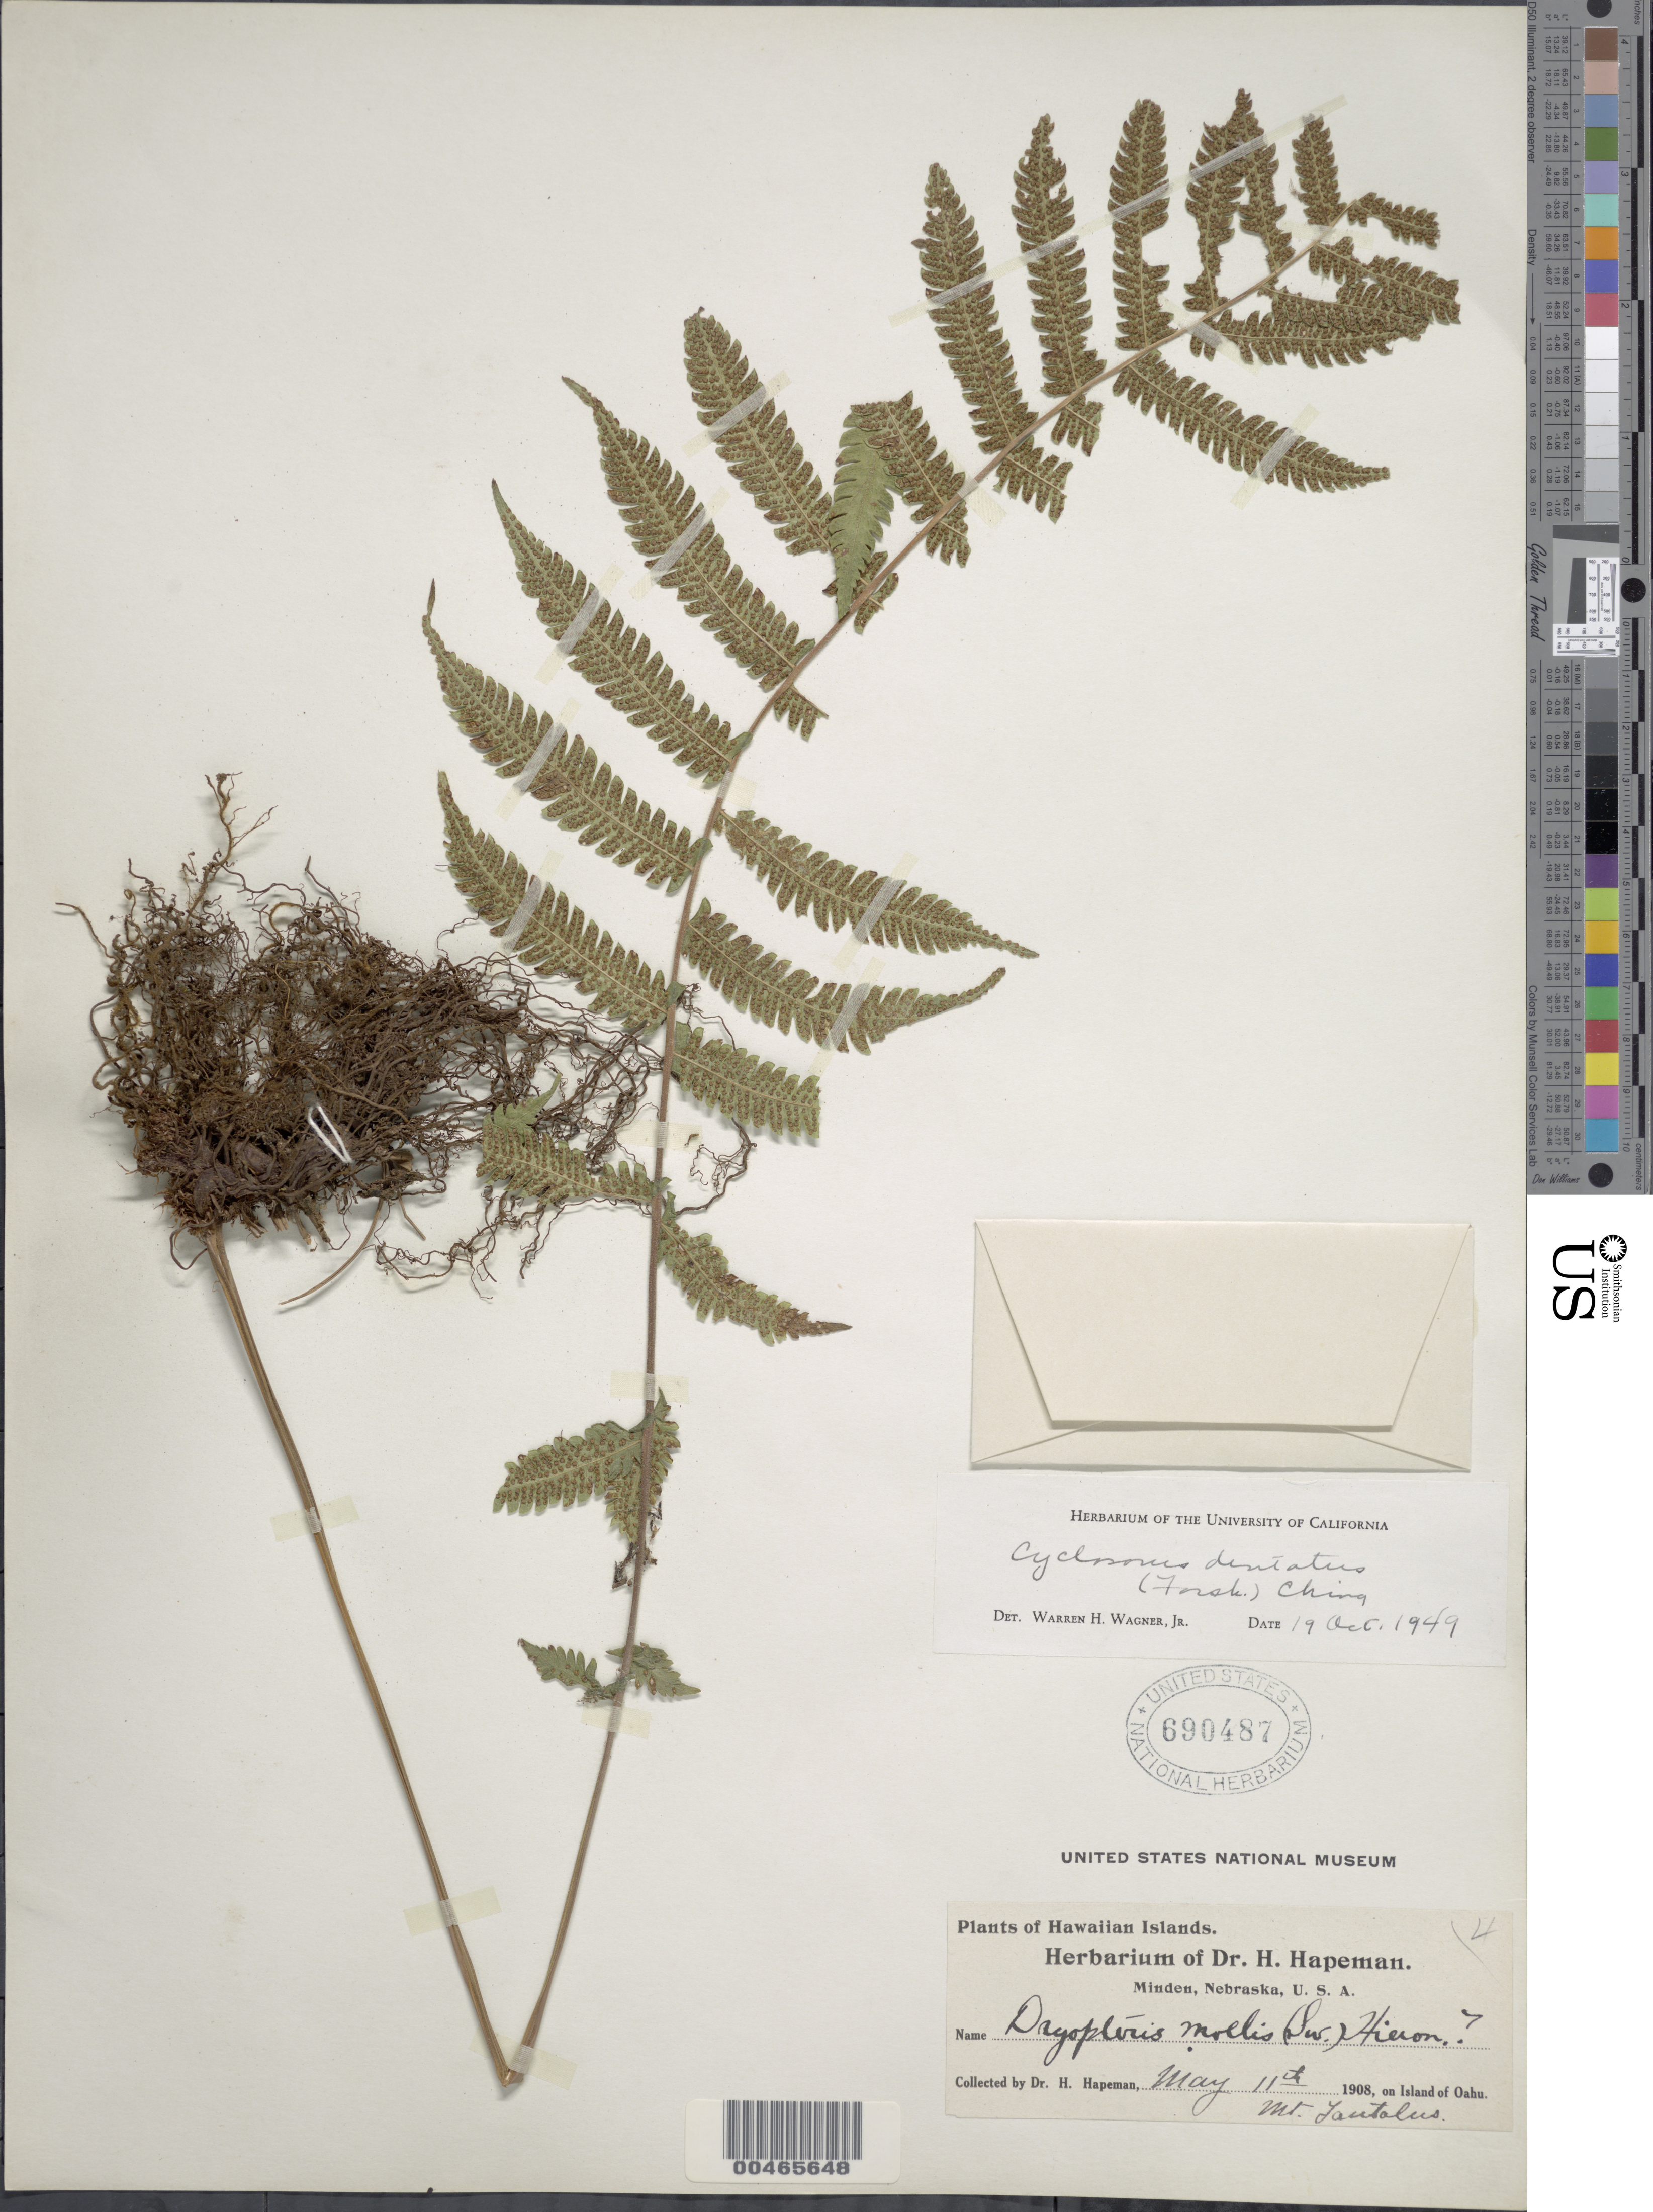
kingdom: Plantae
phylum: Tracheophyta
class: Polypodiopsida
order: Polypodiales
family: Thelypteridaceae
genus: Christella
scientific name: Christella dentata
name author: (Forssk.) Brownsey & Jermy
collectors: H. Hapeman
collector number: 4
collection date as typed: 11 May 1908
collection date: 1908-05-11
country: United States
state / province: Hawaii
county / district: Honolulu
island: Oahu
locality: Mt. Tantalus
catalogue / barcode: US 690487